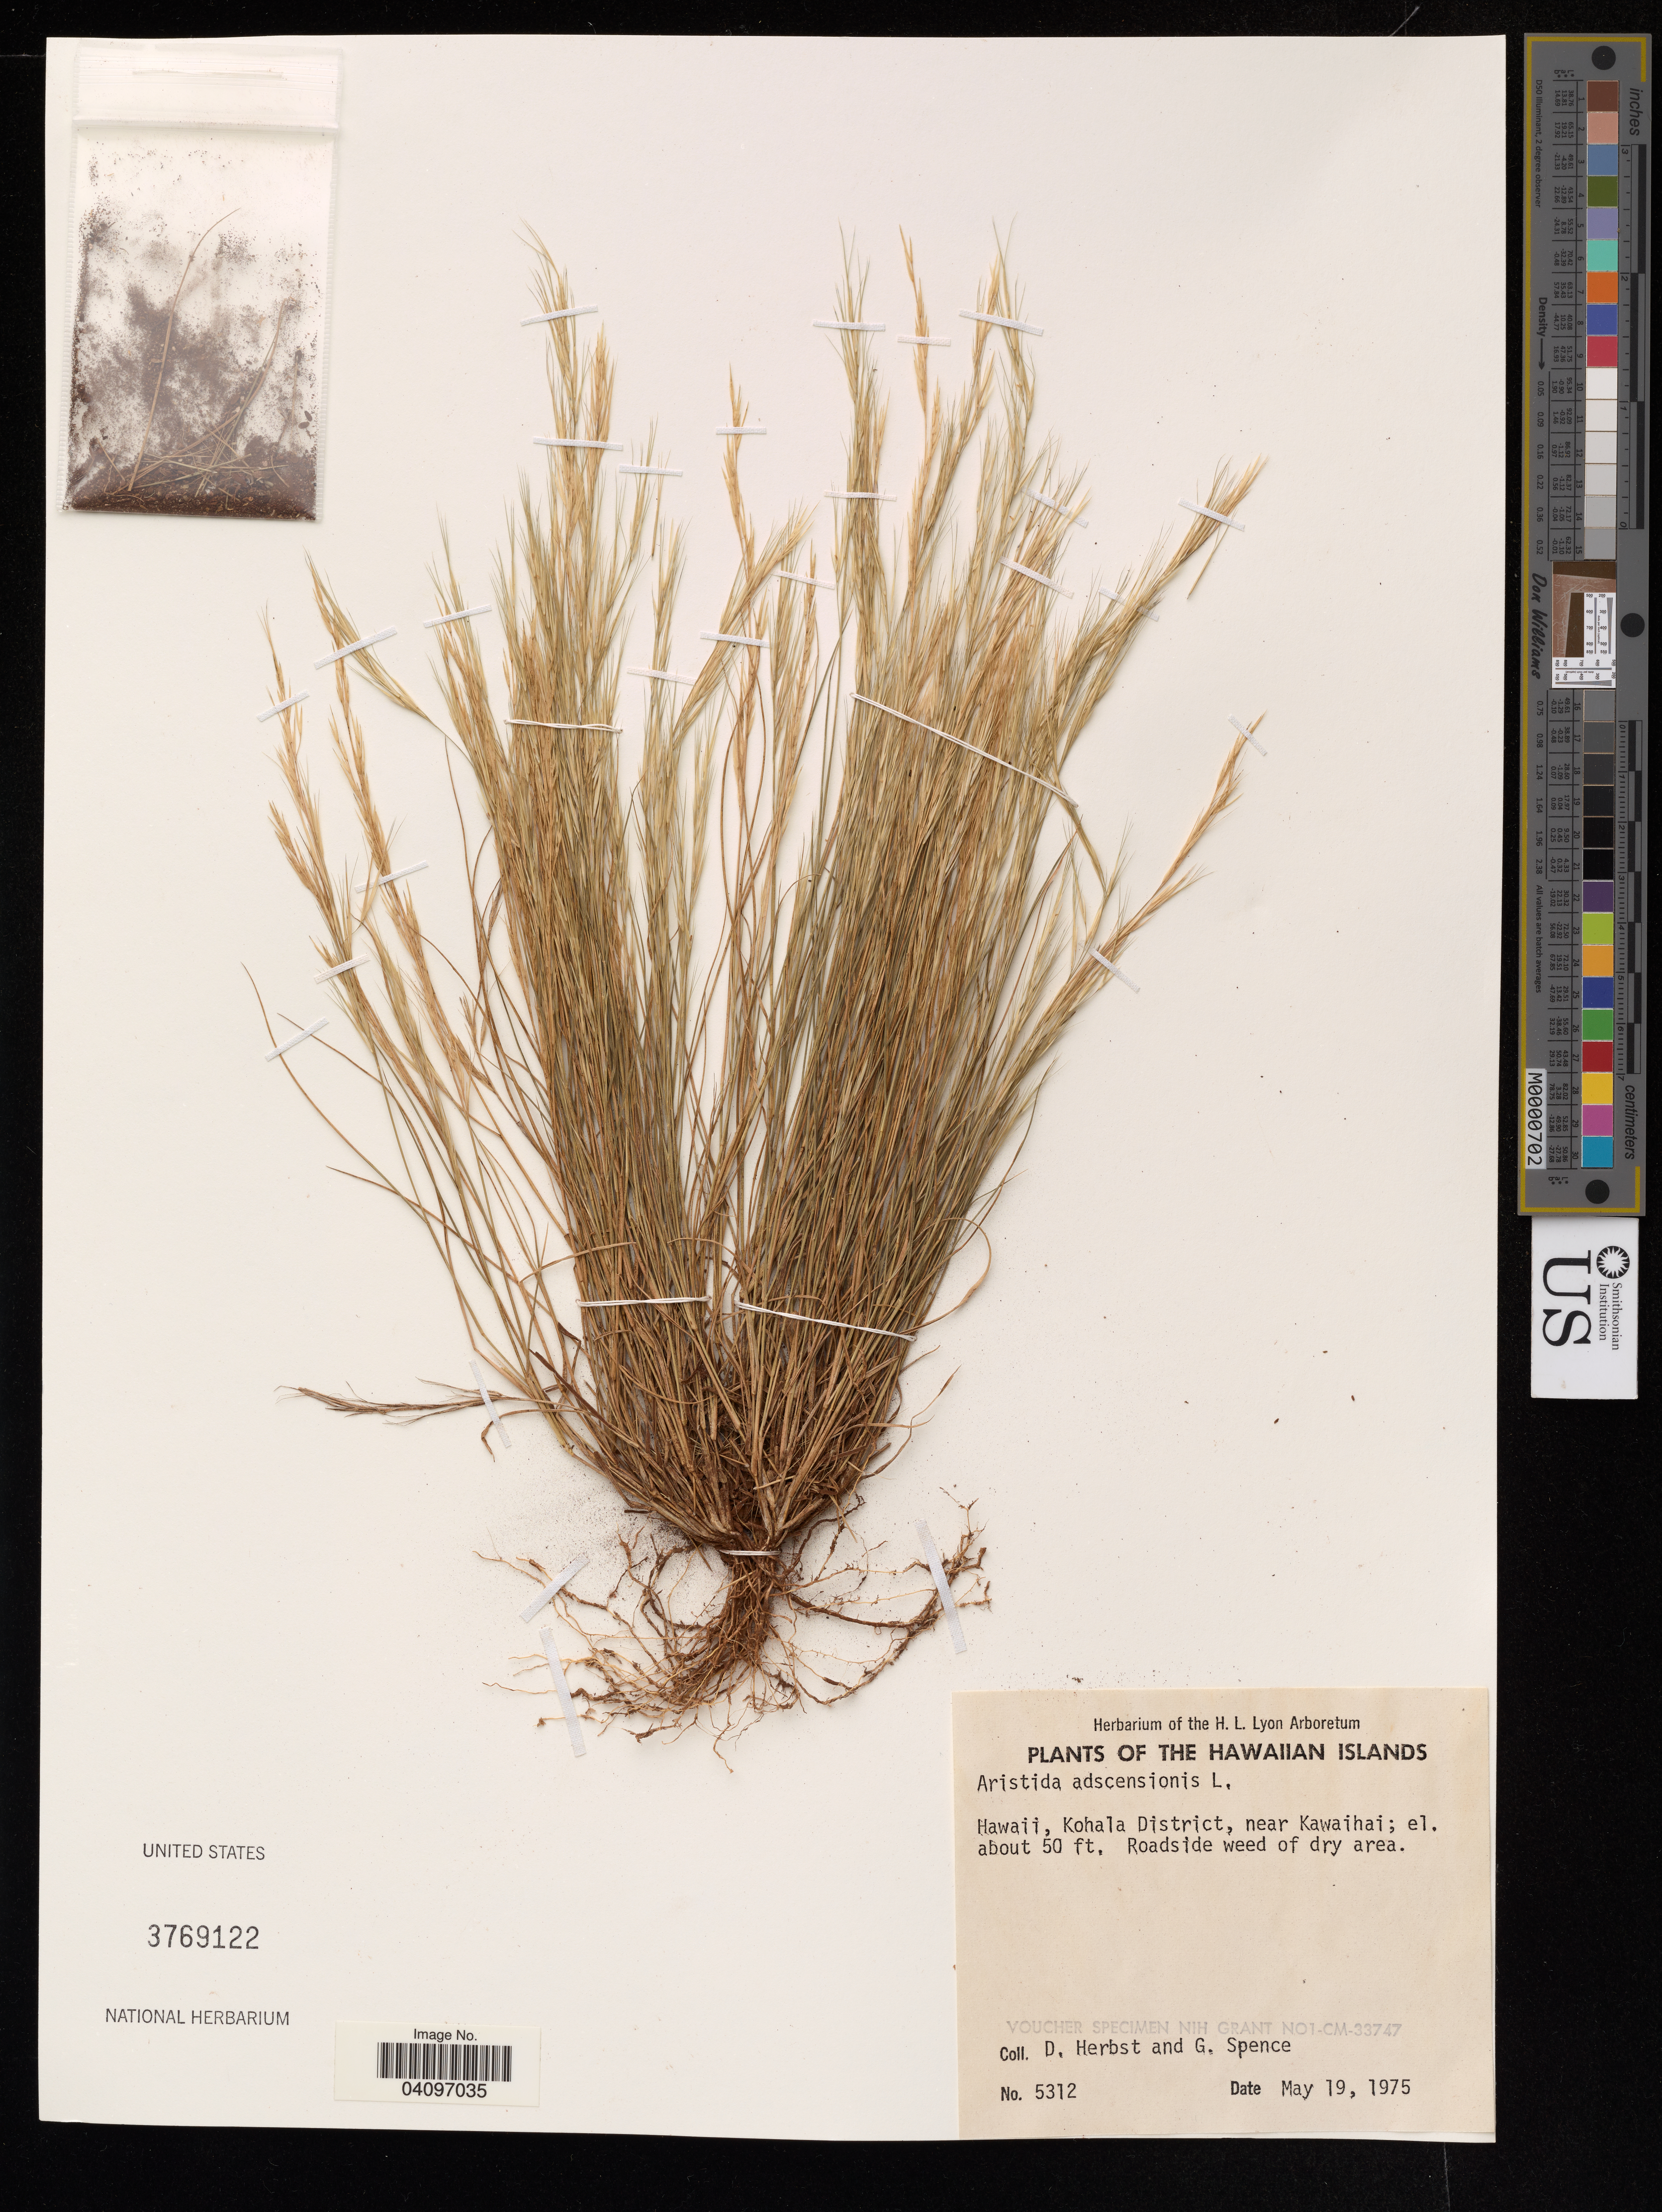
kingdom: Plantae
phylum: Tracheophyta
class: Liliopsida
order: Poales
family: Poaceae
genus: Aristida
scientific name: Aristida adscensionis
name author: L.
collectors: D. R. Herbst & G. Spence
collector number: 5312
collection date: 1975-05-19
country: United States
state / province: Hawaii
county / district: Hawaii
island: Hawaii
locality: Kohala District, near Kawaihai.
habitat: Dry area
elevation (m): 15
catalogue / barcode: US 3769122